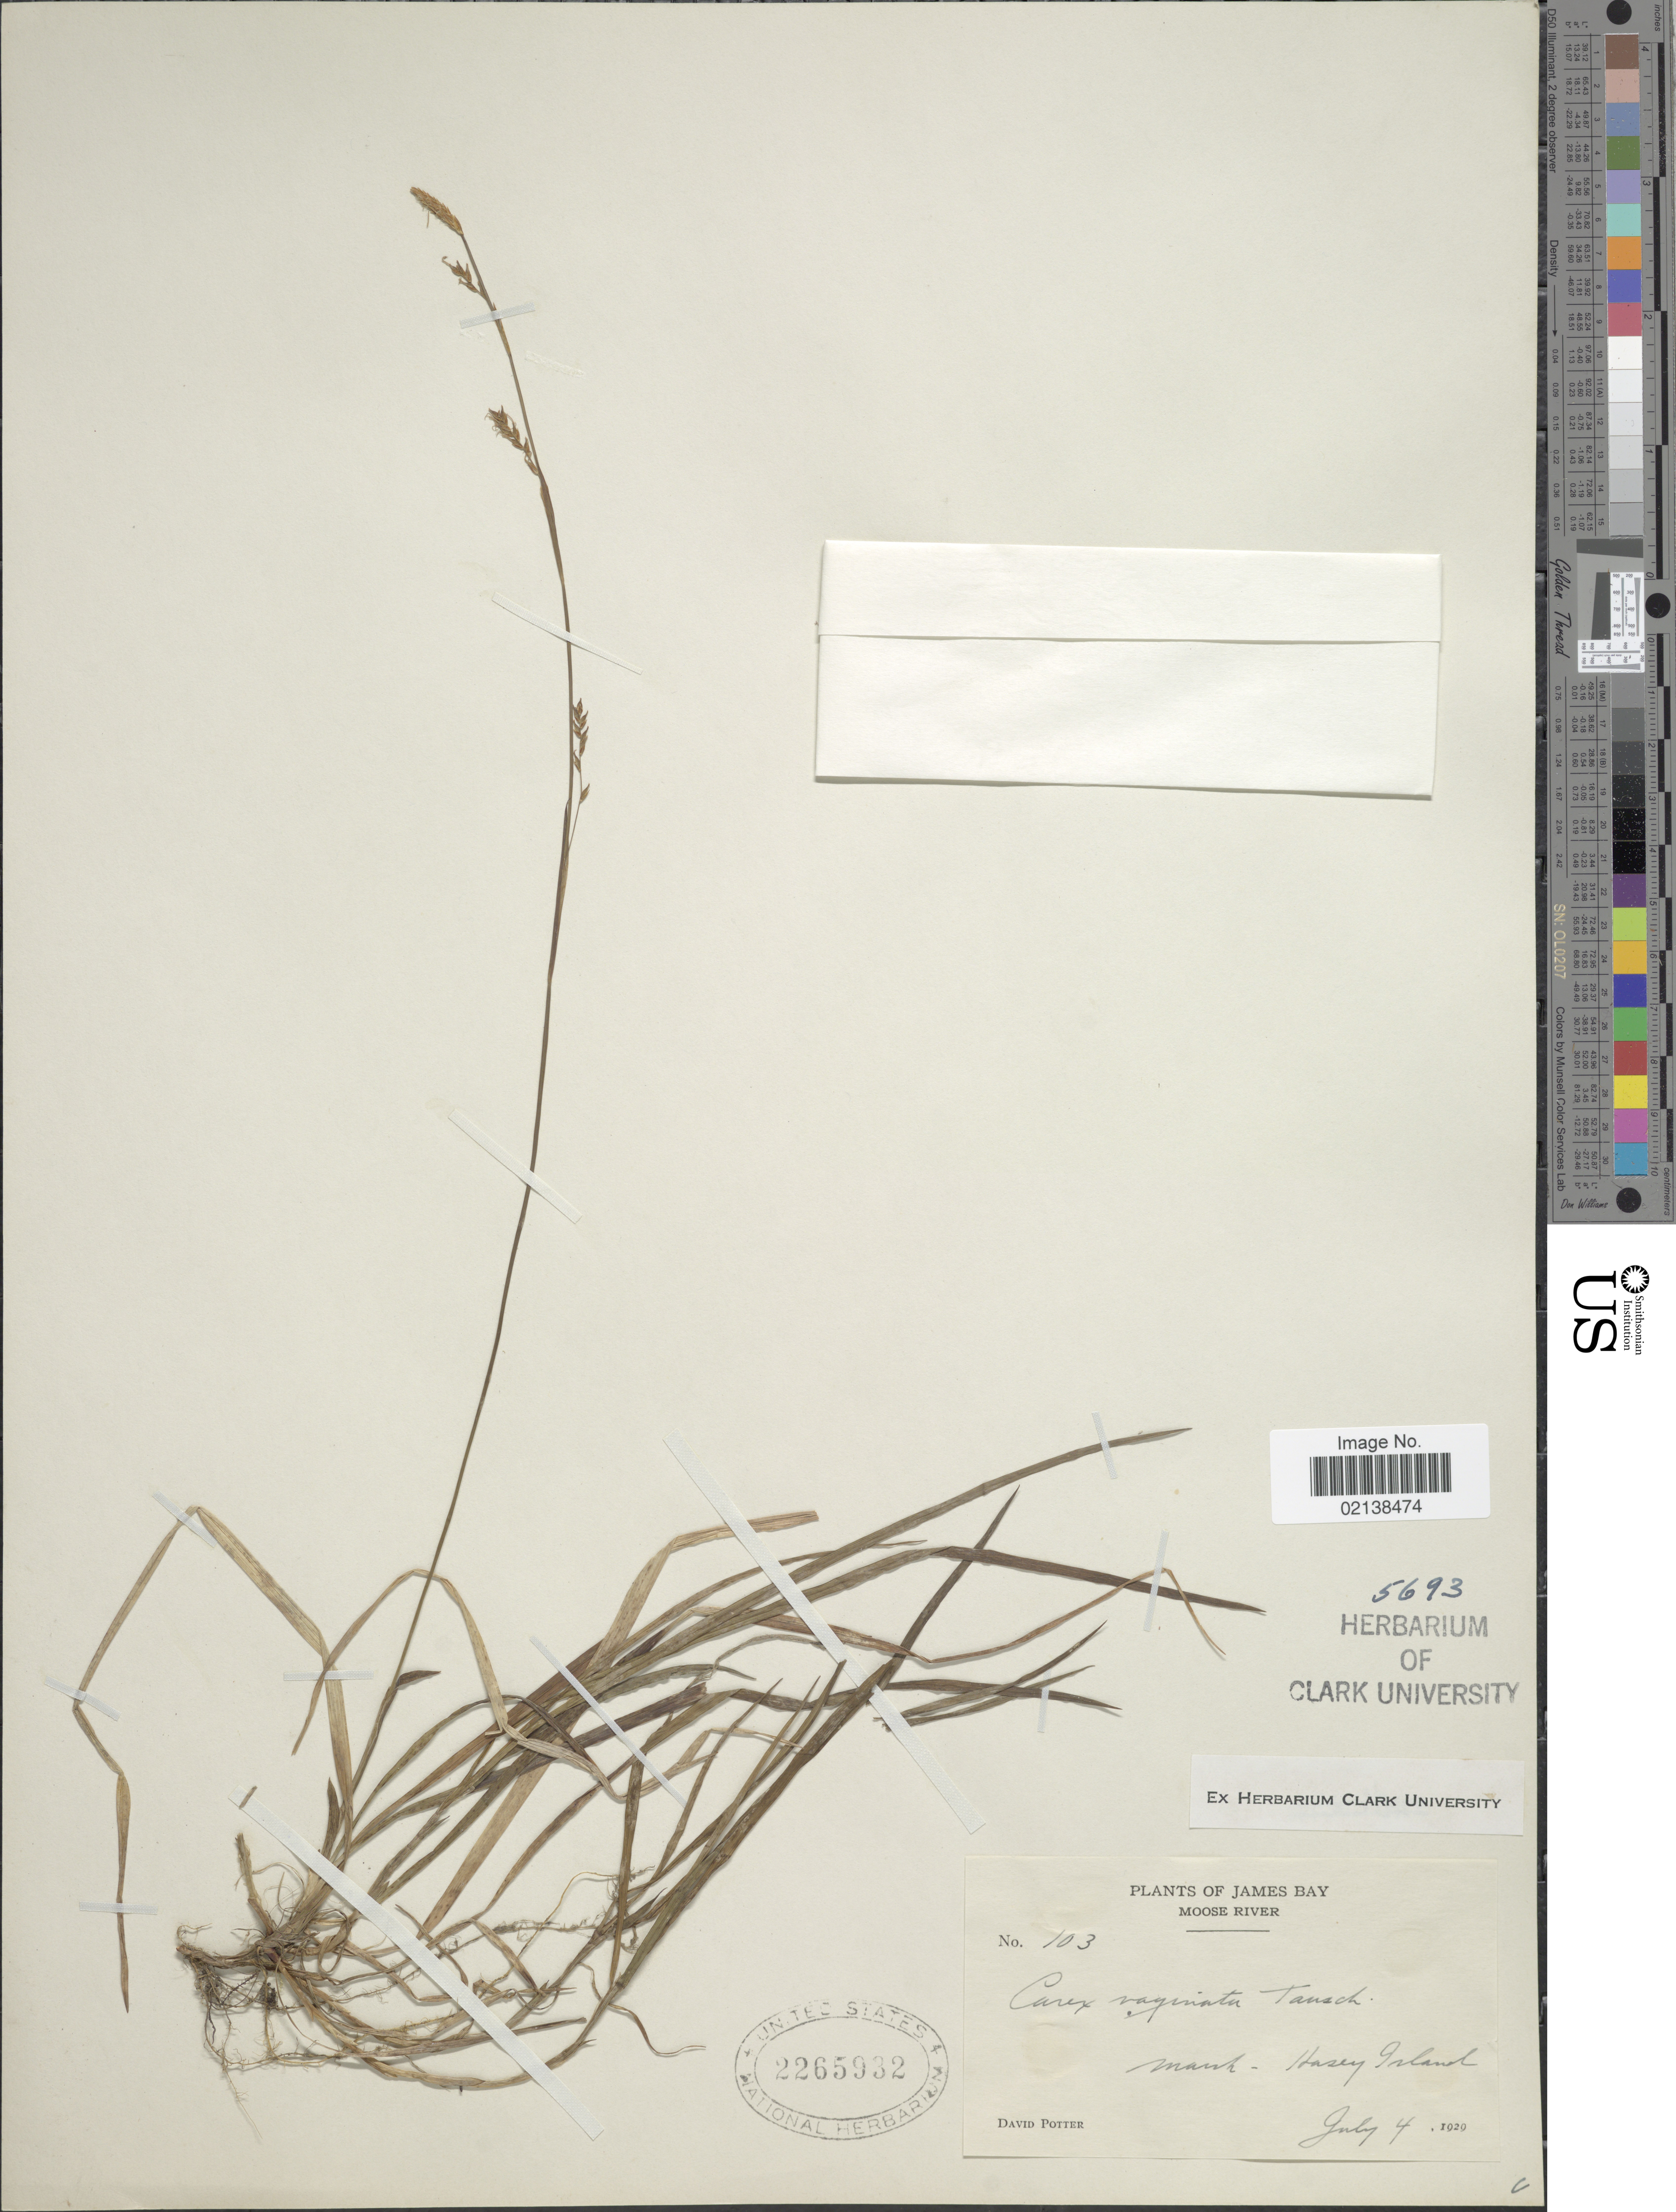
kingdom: Plantae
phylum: Tracheophyta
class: Liliopsida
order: Poales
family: Cyperaceae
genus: Carex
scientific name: Carex vaginata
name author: Tausch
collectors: D. Potter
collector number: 103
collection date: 1929-07-04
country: Canada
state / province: Ontario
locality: James Bay, Moose River, marsh- Harsey Island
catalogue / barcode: US 2265932